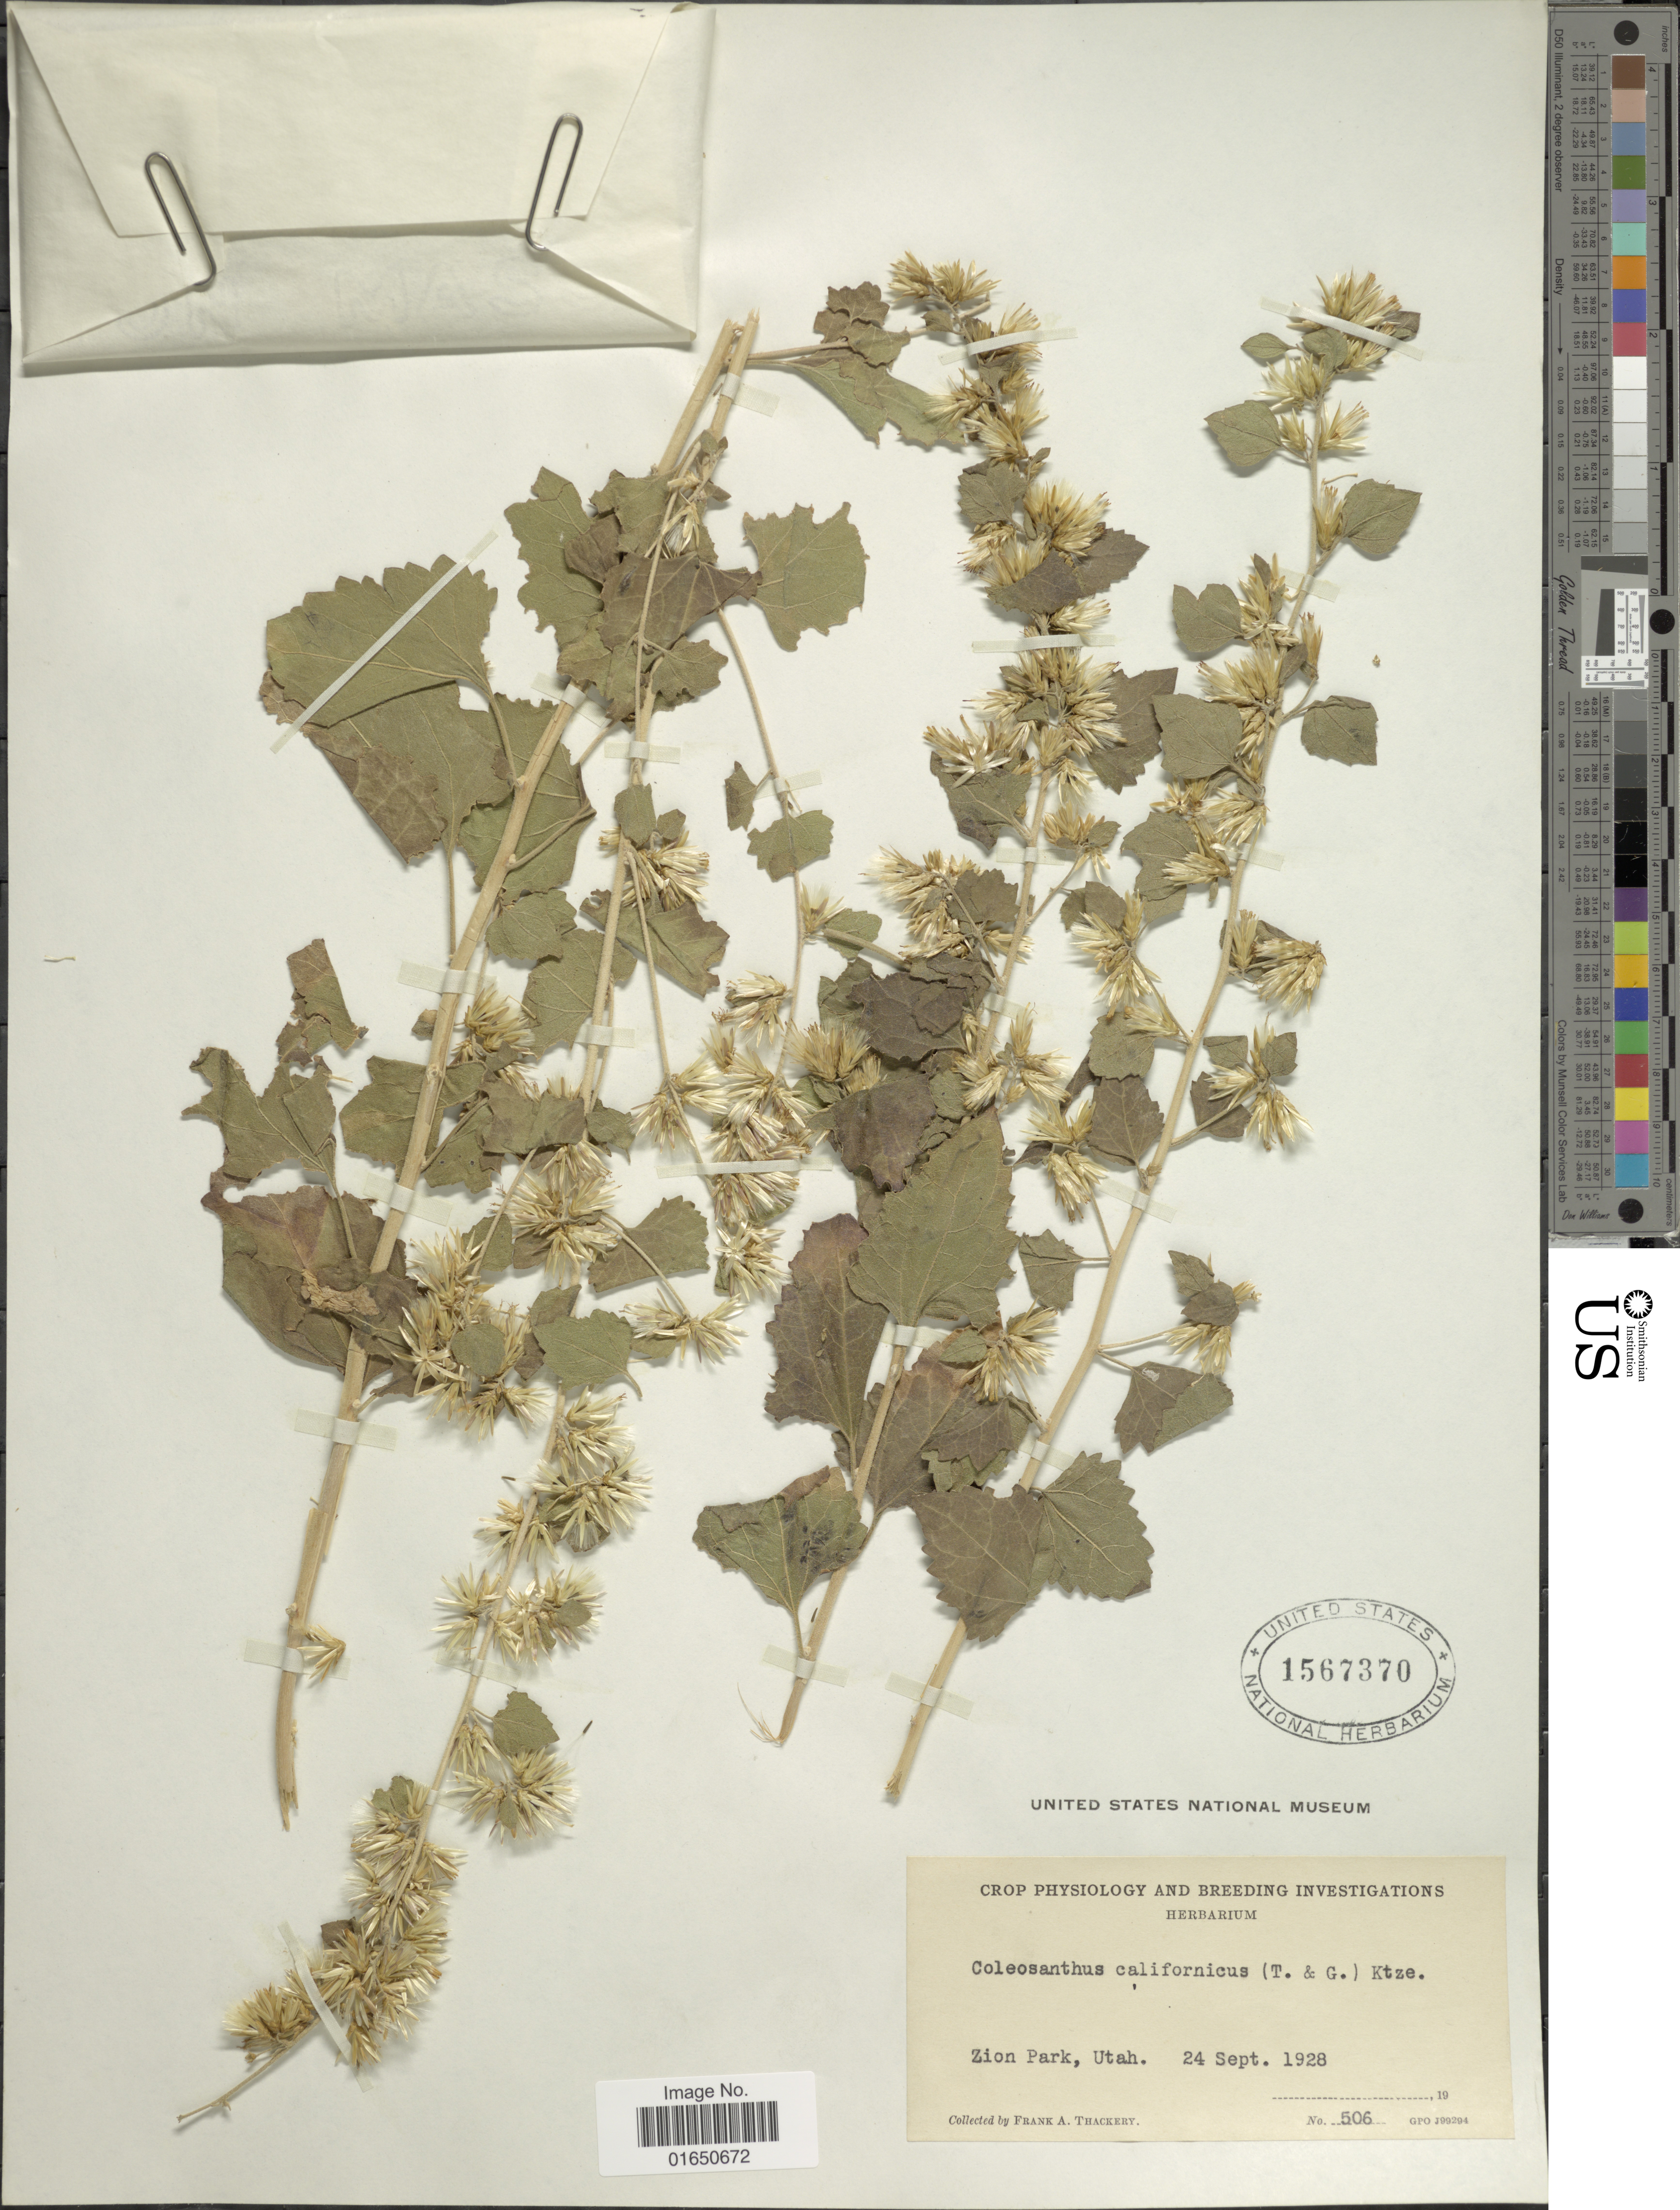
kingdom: Plantae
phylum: Tracheophyta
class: Magnoliopsida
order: Asterales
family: Asteraceae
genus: Brickellia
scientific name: Brickellia californica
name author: (Torr. & A. Gray) A. Gray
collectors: F. Thackery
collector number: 506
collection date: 1928-09-24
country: United States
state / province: Utah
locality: Zion Park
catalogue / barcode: US 1567370